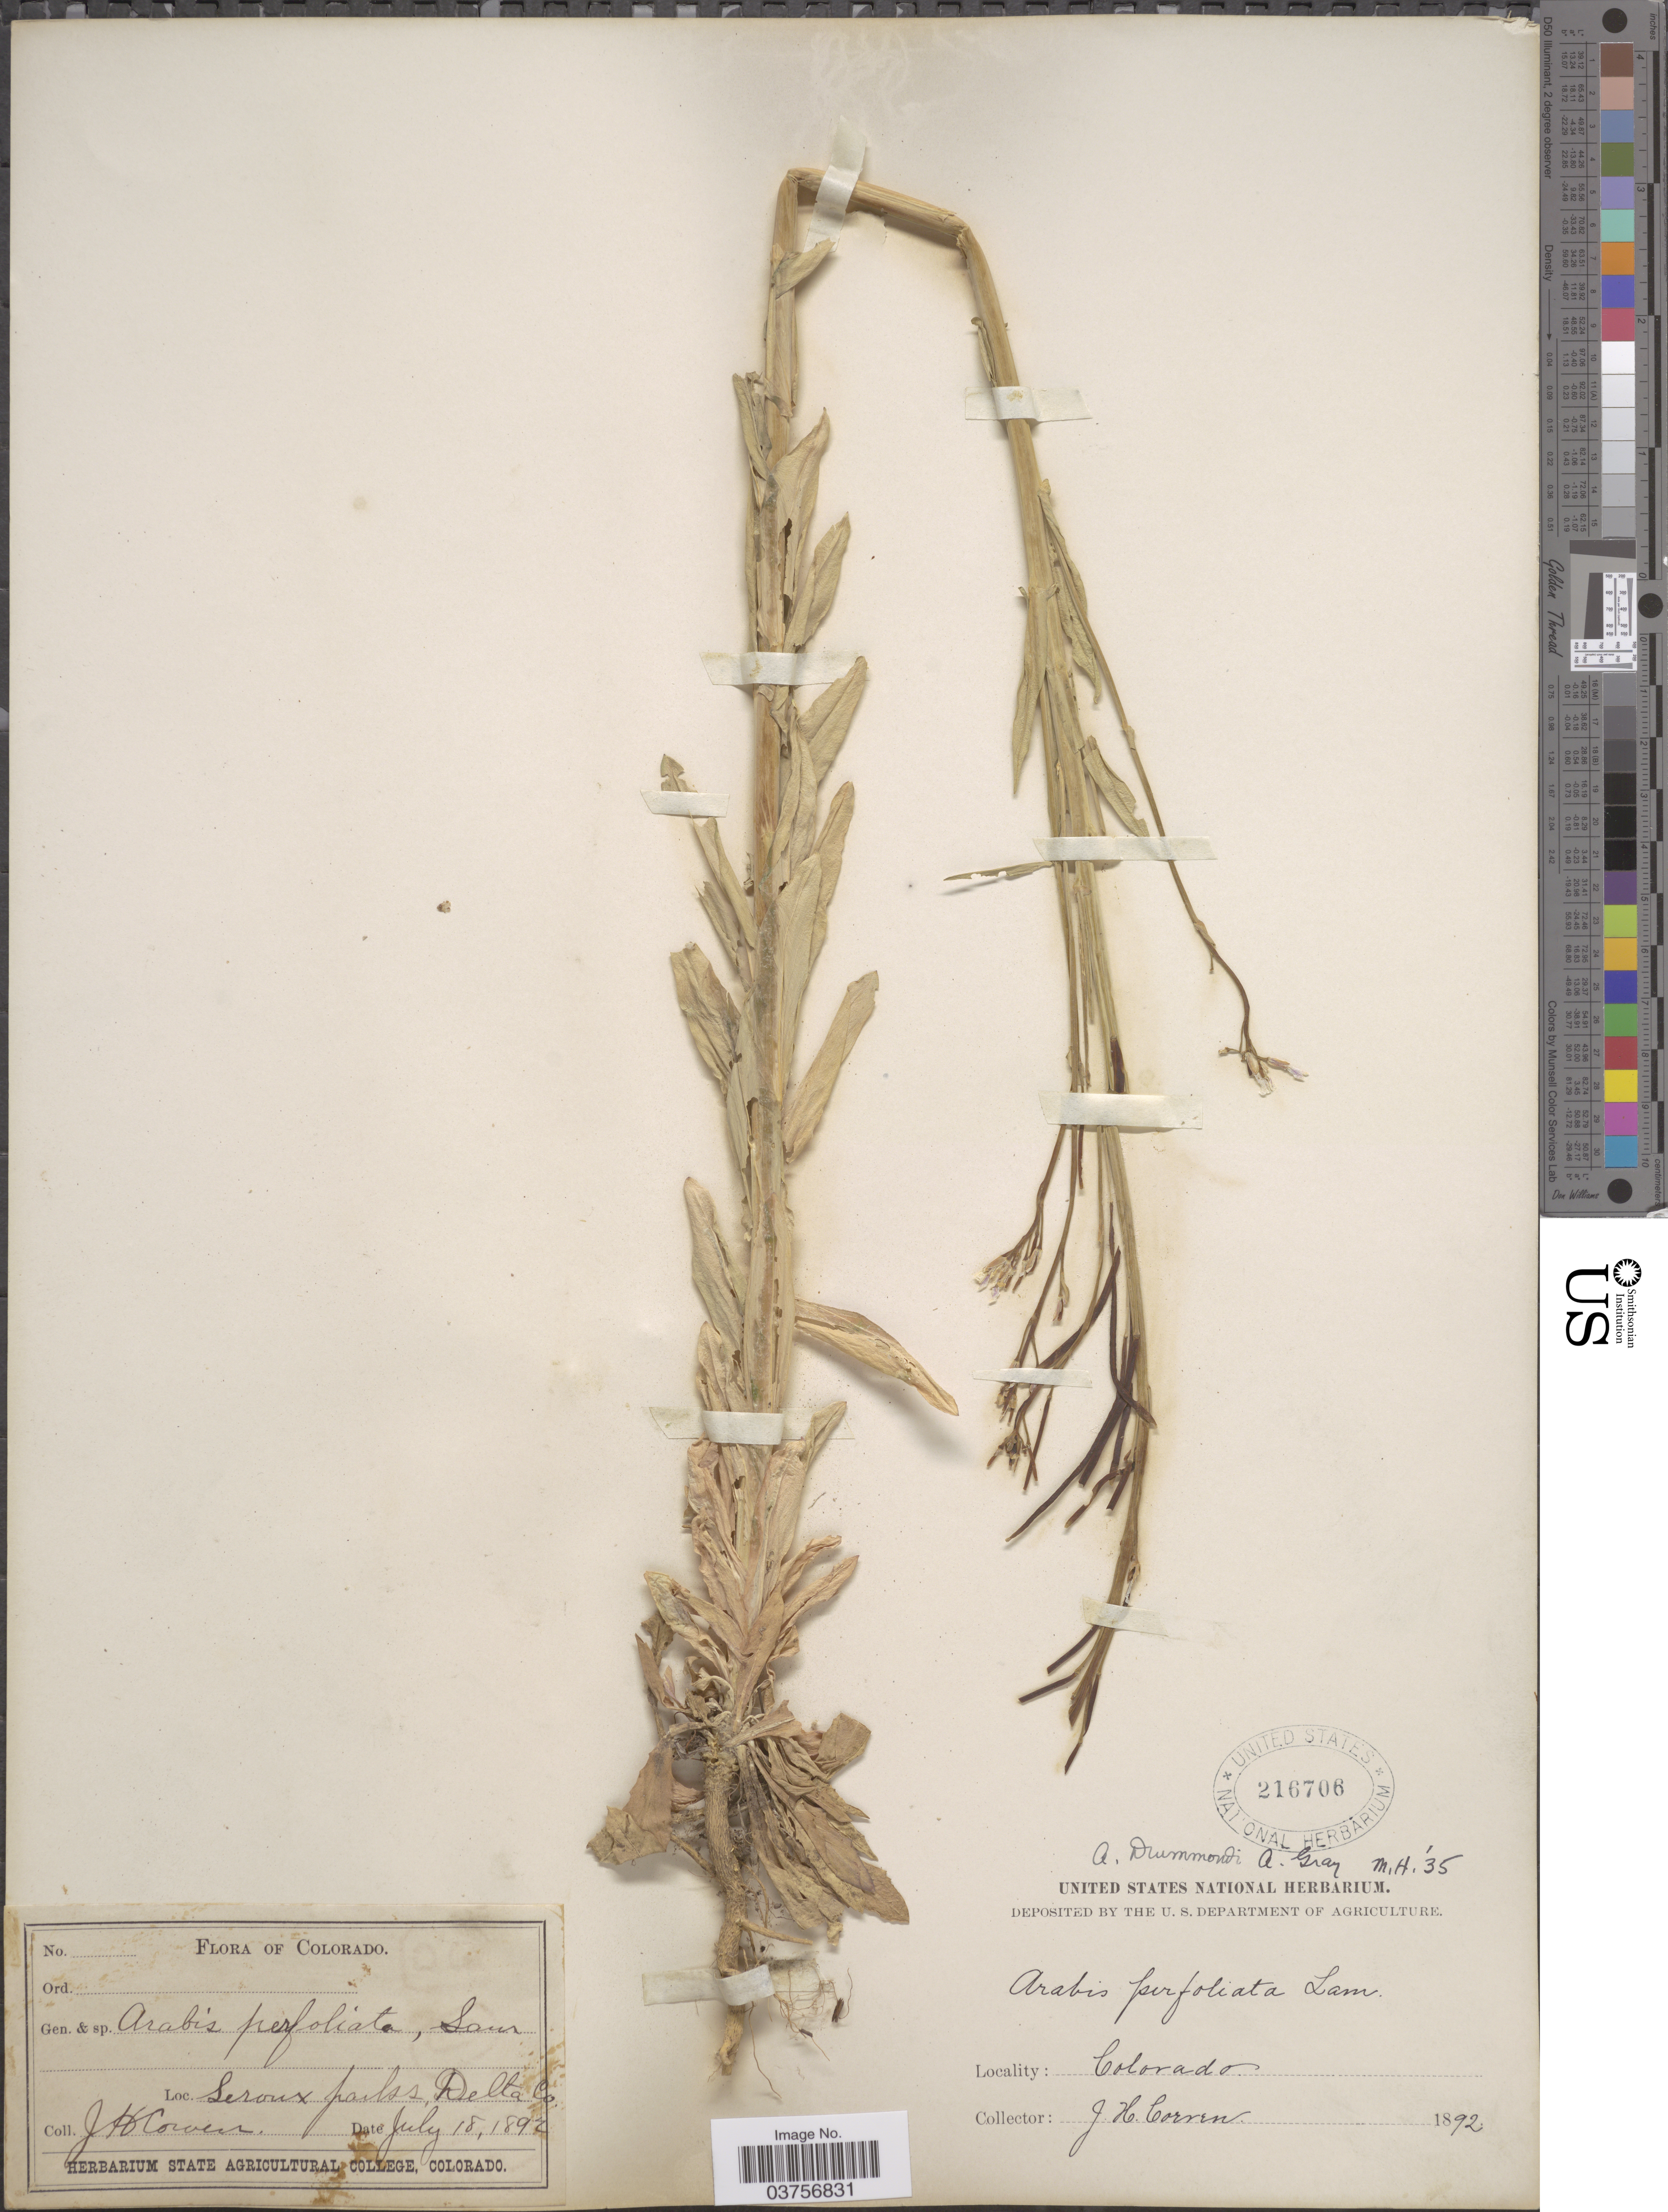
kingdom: Plantae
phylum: Tracheophyta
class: Magnoliopsida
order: Brassicales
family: Brassicaceae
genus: Arabis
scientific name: Arabis drummondii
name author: A. Gray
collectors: J. H. Cowen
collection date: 1892-07-18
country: United States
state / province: Colorado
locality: Leroux falls, Delta Co.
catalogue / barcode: US 216706